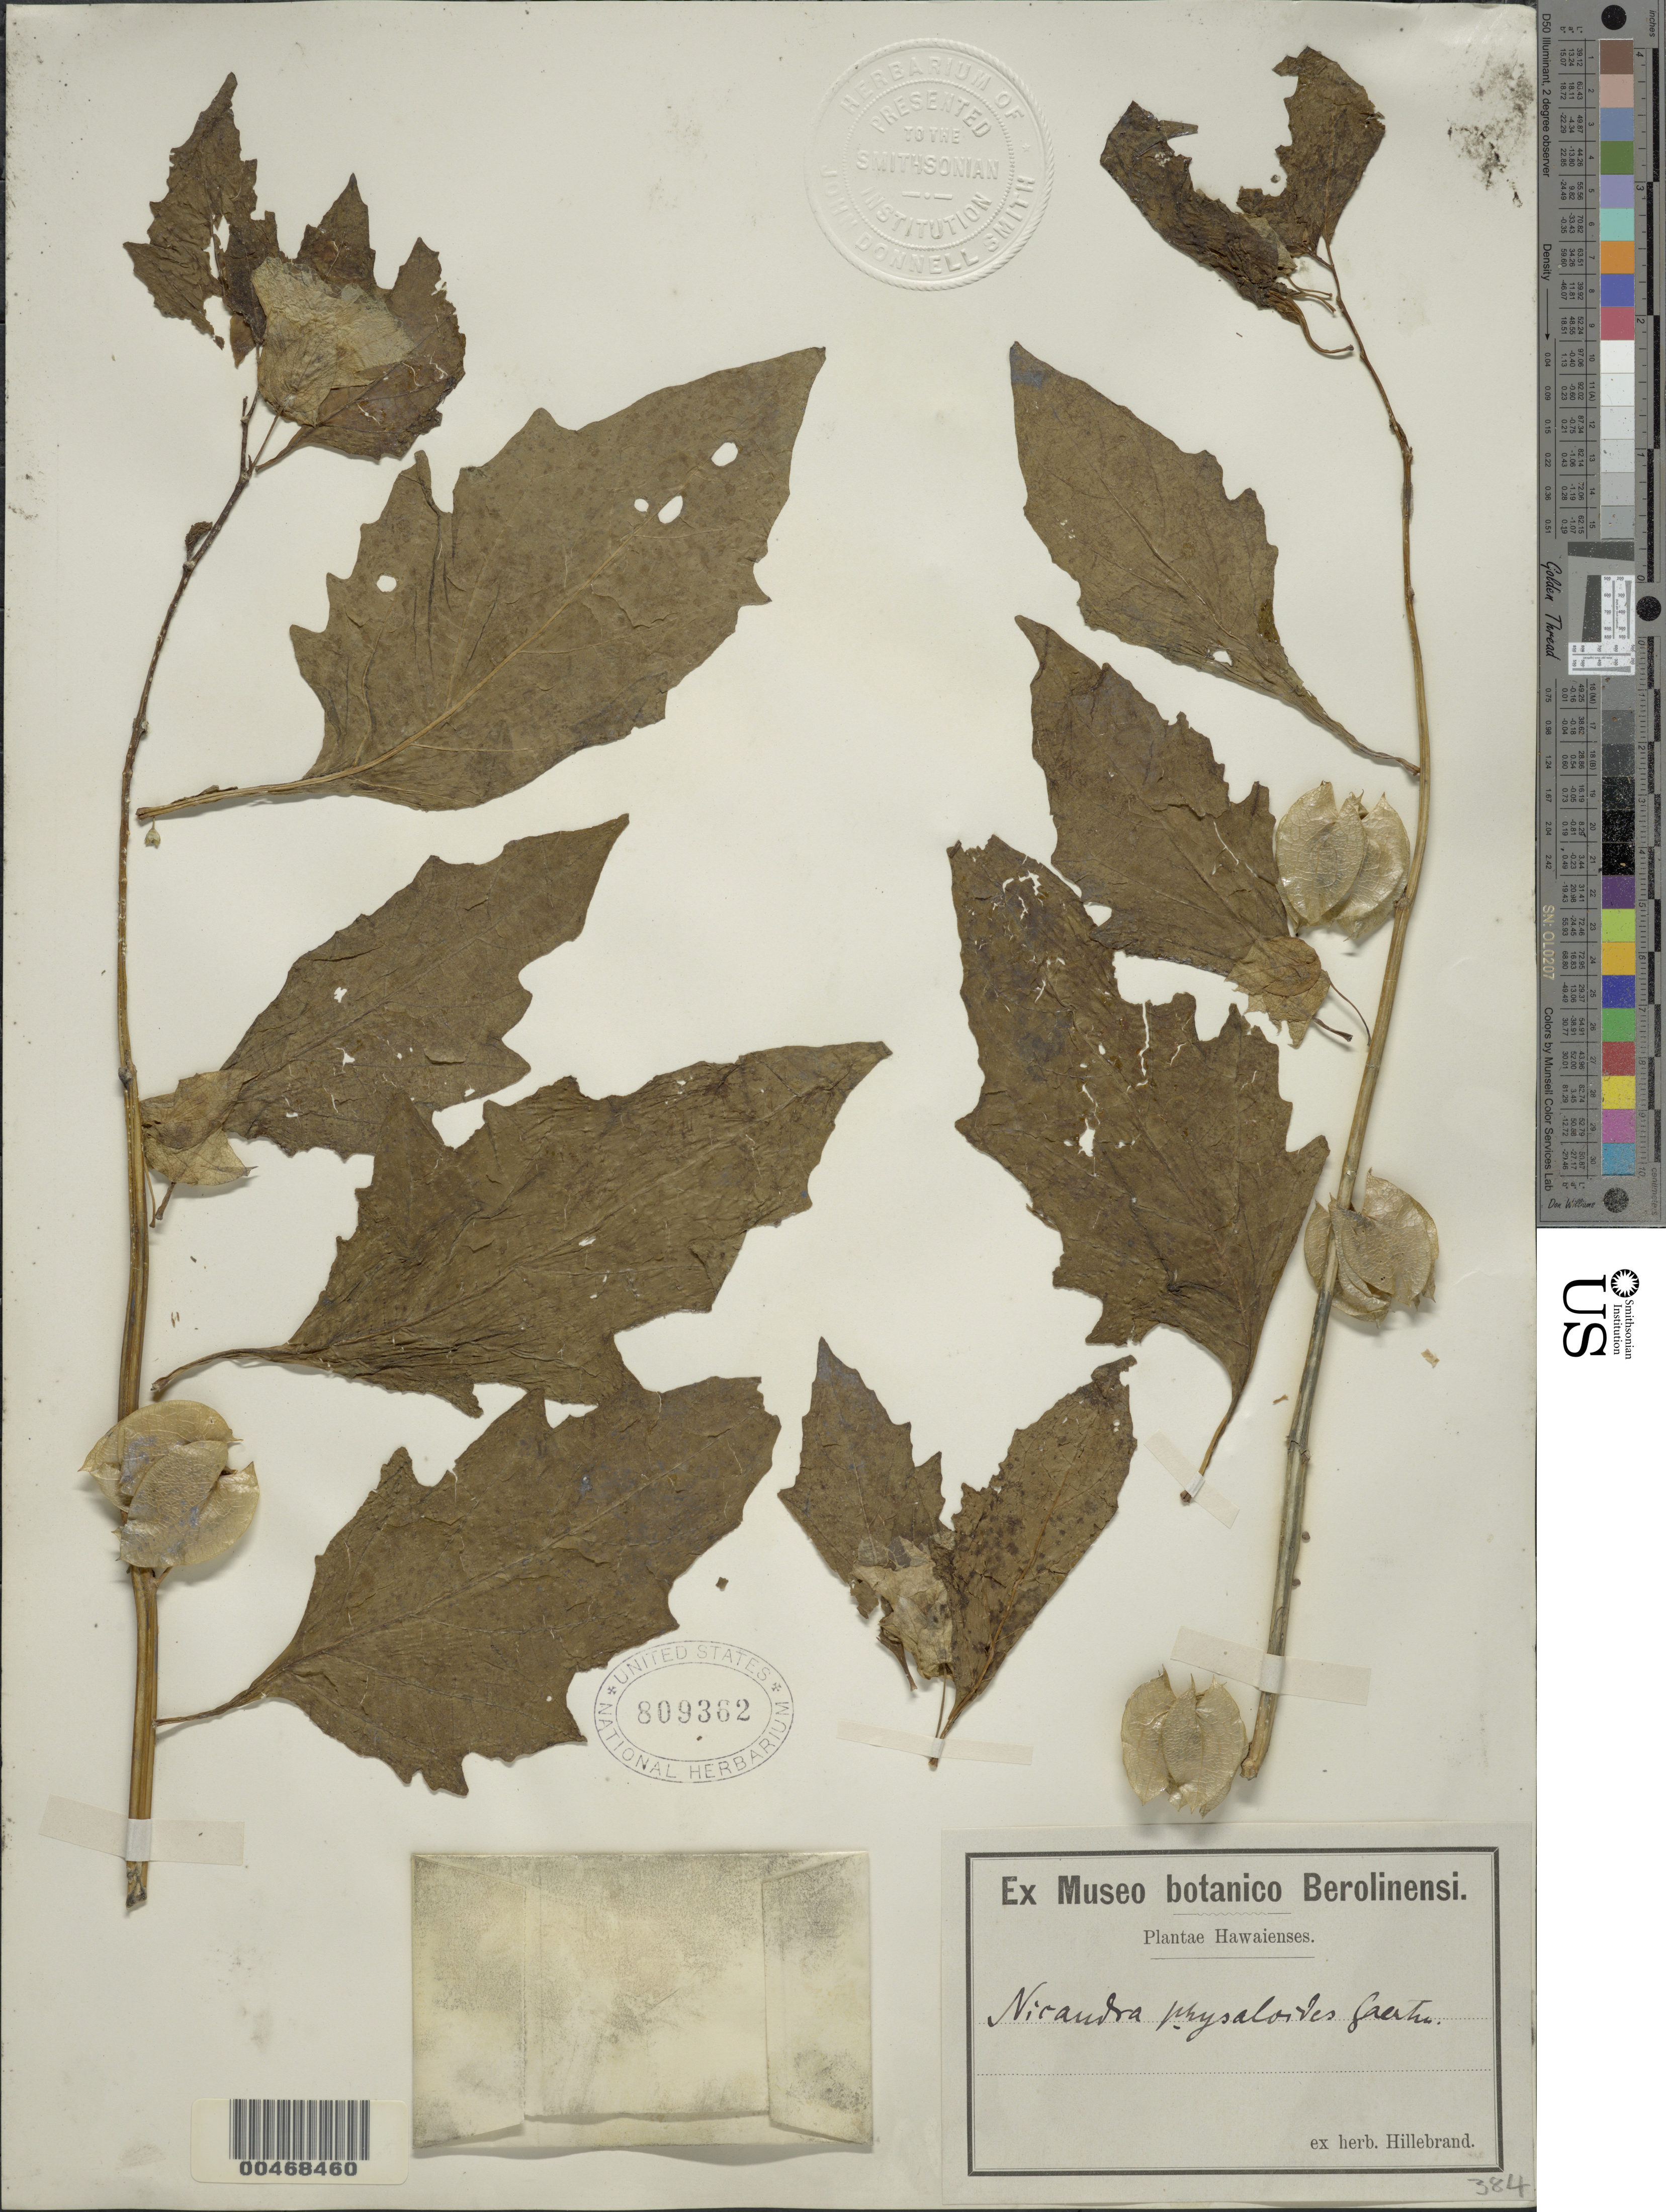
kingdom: Plantae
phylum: Tracheophyta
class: Magnoliopsida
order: Solanales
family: Solanaceae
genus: Nicandra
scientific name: Nicandra physalodes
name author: (L.) Gaertn.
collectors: W. Hillebrand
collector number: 384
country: United States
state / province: Hawaii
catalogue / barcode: US 809362